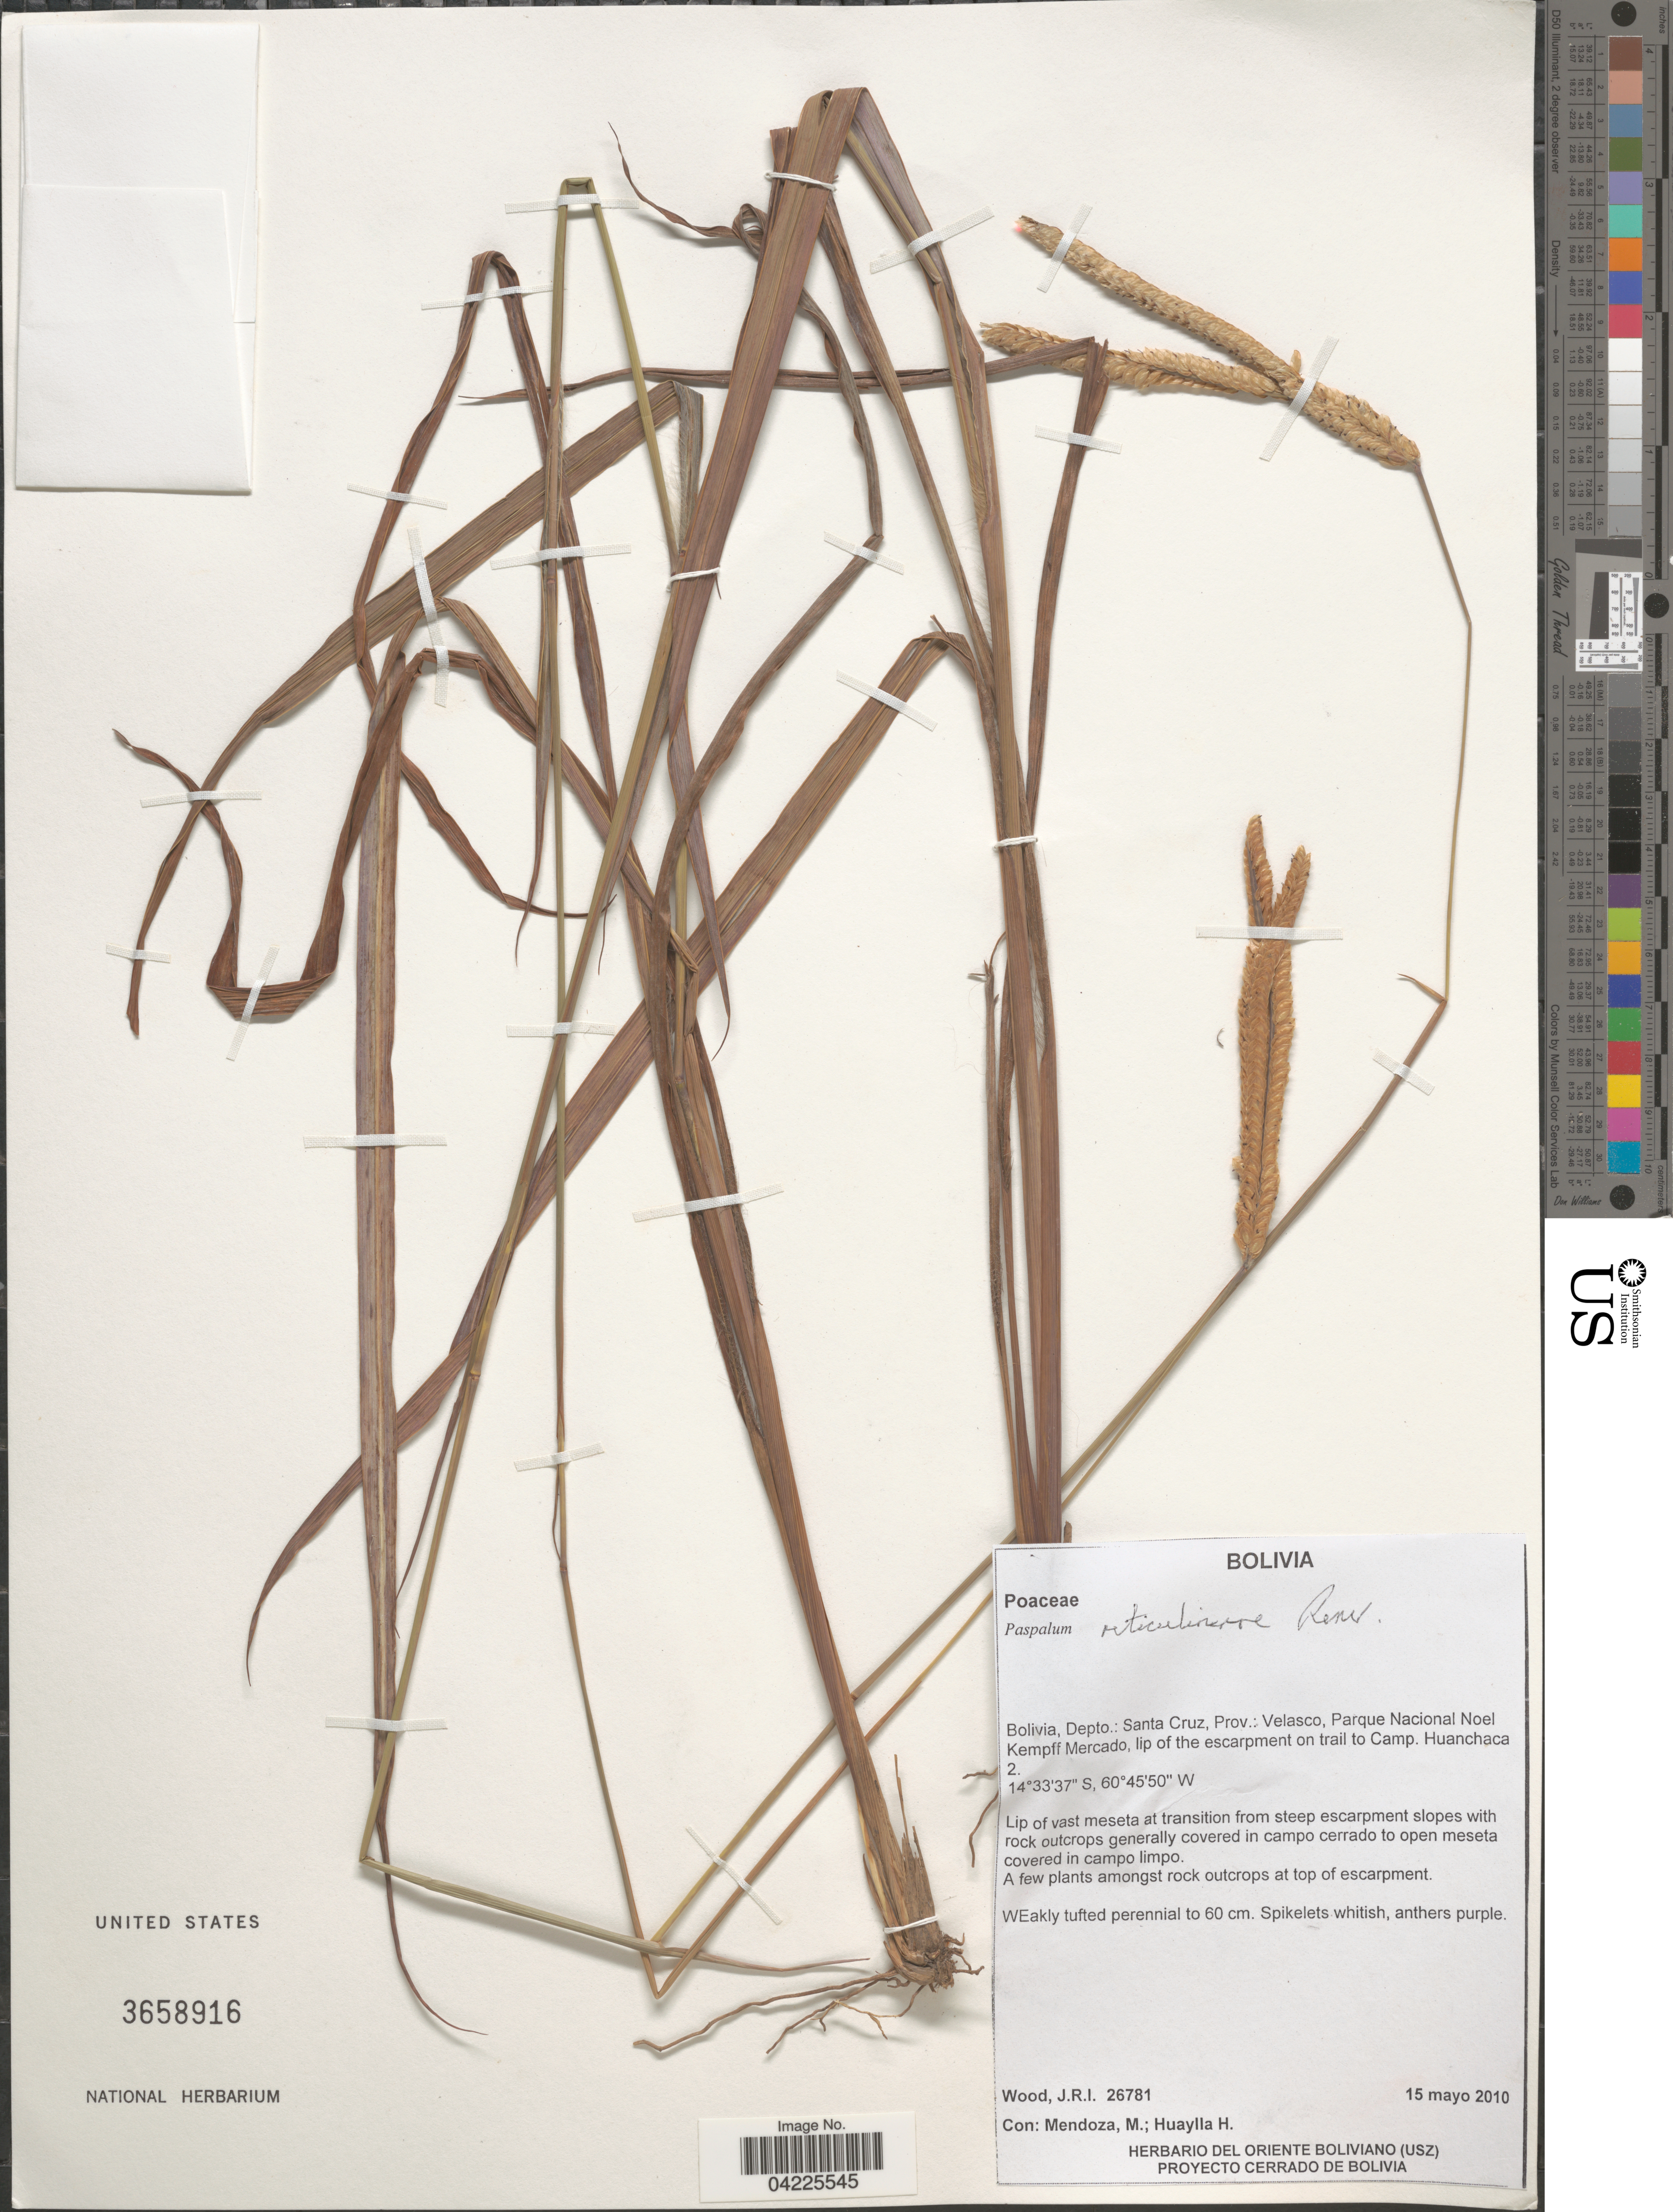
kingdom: Plantae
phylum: Tracheophyta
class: Liliopsida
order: Poales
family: Poaceae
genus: Paspalum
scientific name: Paspalum reticulinerve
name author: Renvoize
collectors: J. R. I. Wood, M. Mendoza & H. Huaylla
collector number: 26781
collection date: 2010-05-15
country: Bolivia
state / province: Santa Cruz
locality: Depto.: Santa Cruz, Prov.: Velasco, Parque Nacional Noel Kempff Mercado, lip of the escarpment on trail to Camp. Huanchaca 2.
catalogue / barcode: US 3658916